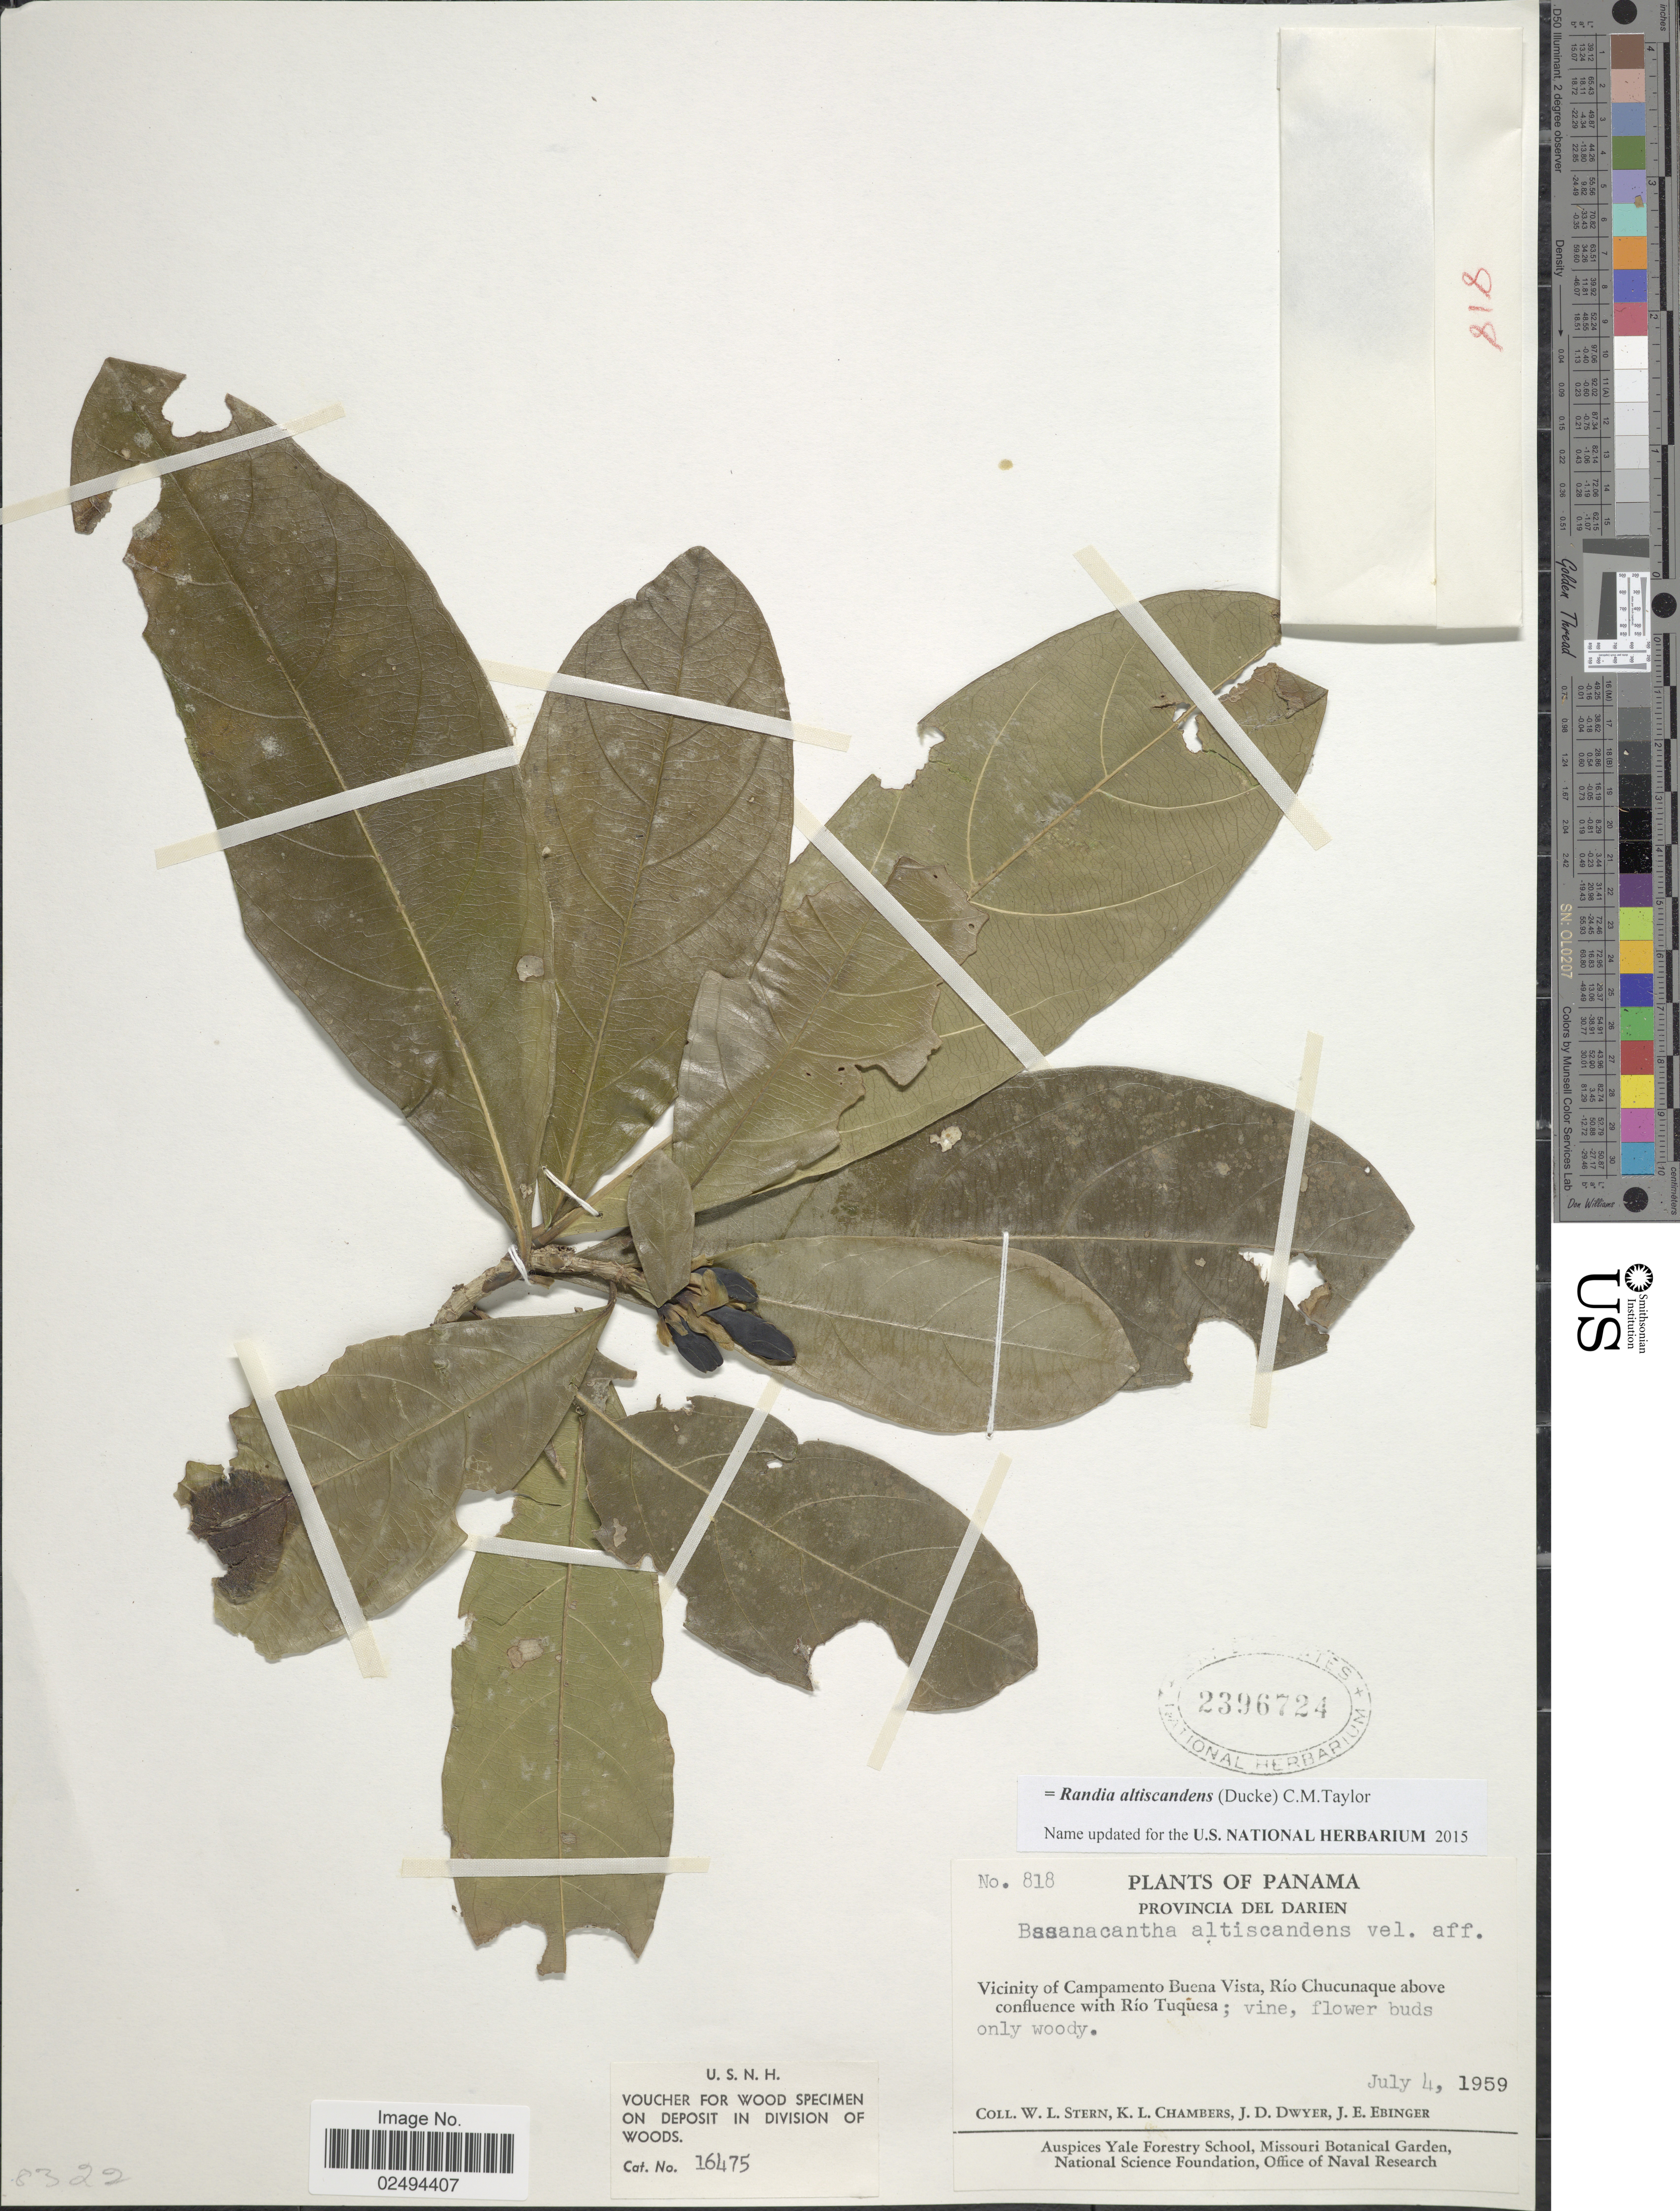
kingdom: Plantae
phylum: Tracheophyta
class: Magnoliopsida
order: Gentianales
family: Rubiaceae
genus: Randia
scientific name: Randia altiscandens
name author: (Ducke) C.M. Taylor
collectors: W. L. Stern, K. Chambers, J. D. Dwyer & J. Ebinger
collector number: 818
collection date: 1959-07-04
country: Panama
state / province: Darién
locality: Provincia del Darien. Vicinity of Campamento Buena Vista, Rio Chucunaque above confluence with Rio Tuquesa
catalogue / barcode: US 2396724